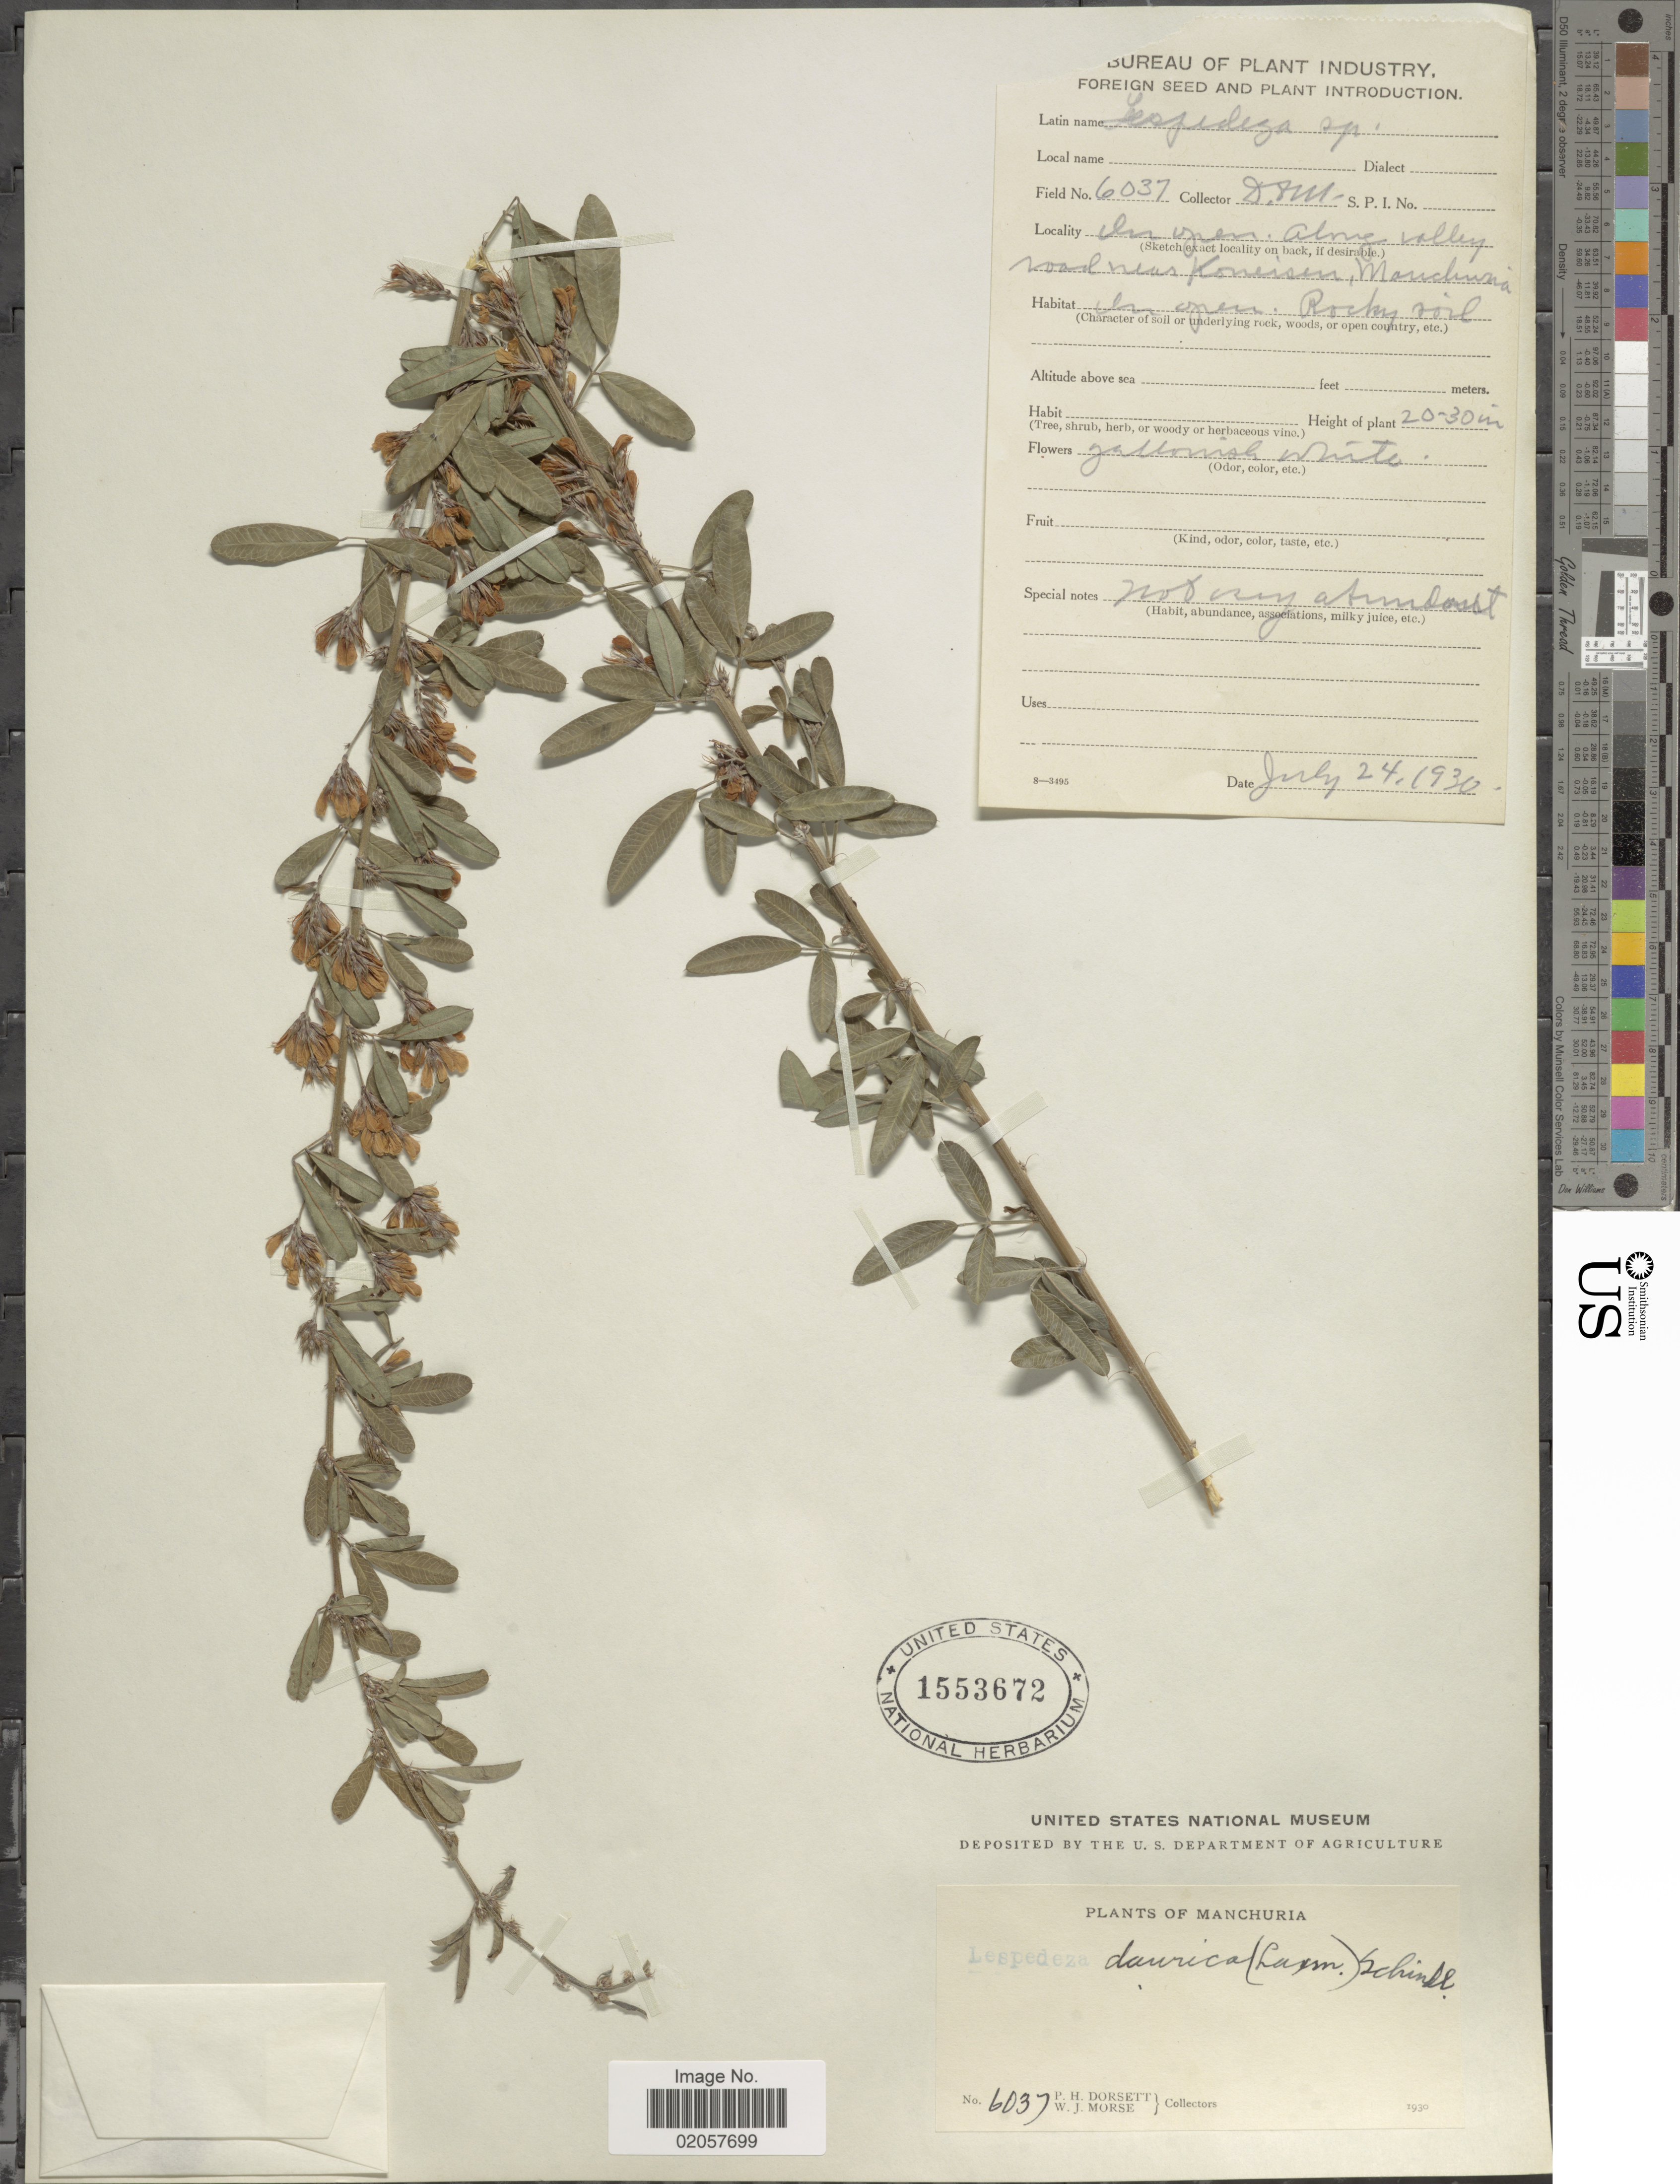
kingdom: Plantae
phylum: Tracheophyta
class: Magnoliopsida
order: Fabales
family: Fabaceae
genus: Lespedeza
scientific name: Lespedeza davurica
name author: (Laxm.) Schindl.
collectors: P. H. Dorsett & W. J. Morse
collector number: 6037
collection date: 1930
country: China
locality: On open, along valley road near Koneisen, Manchuria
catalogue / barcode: US 1553672